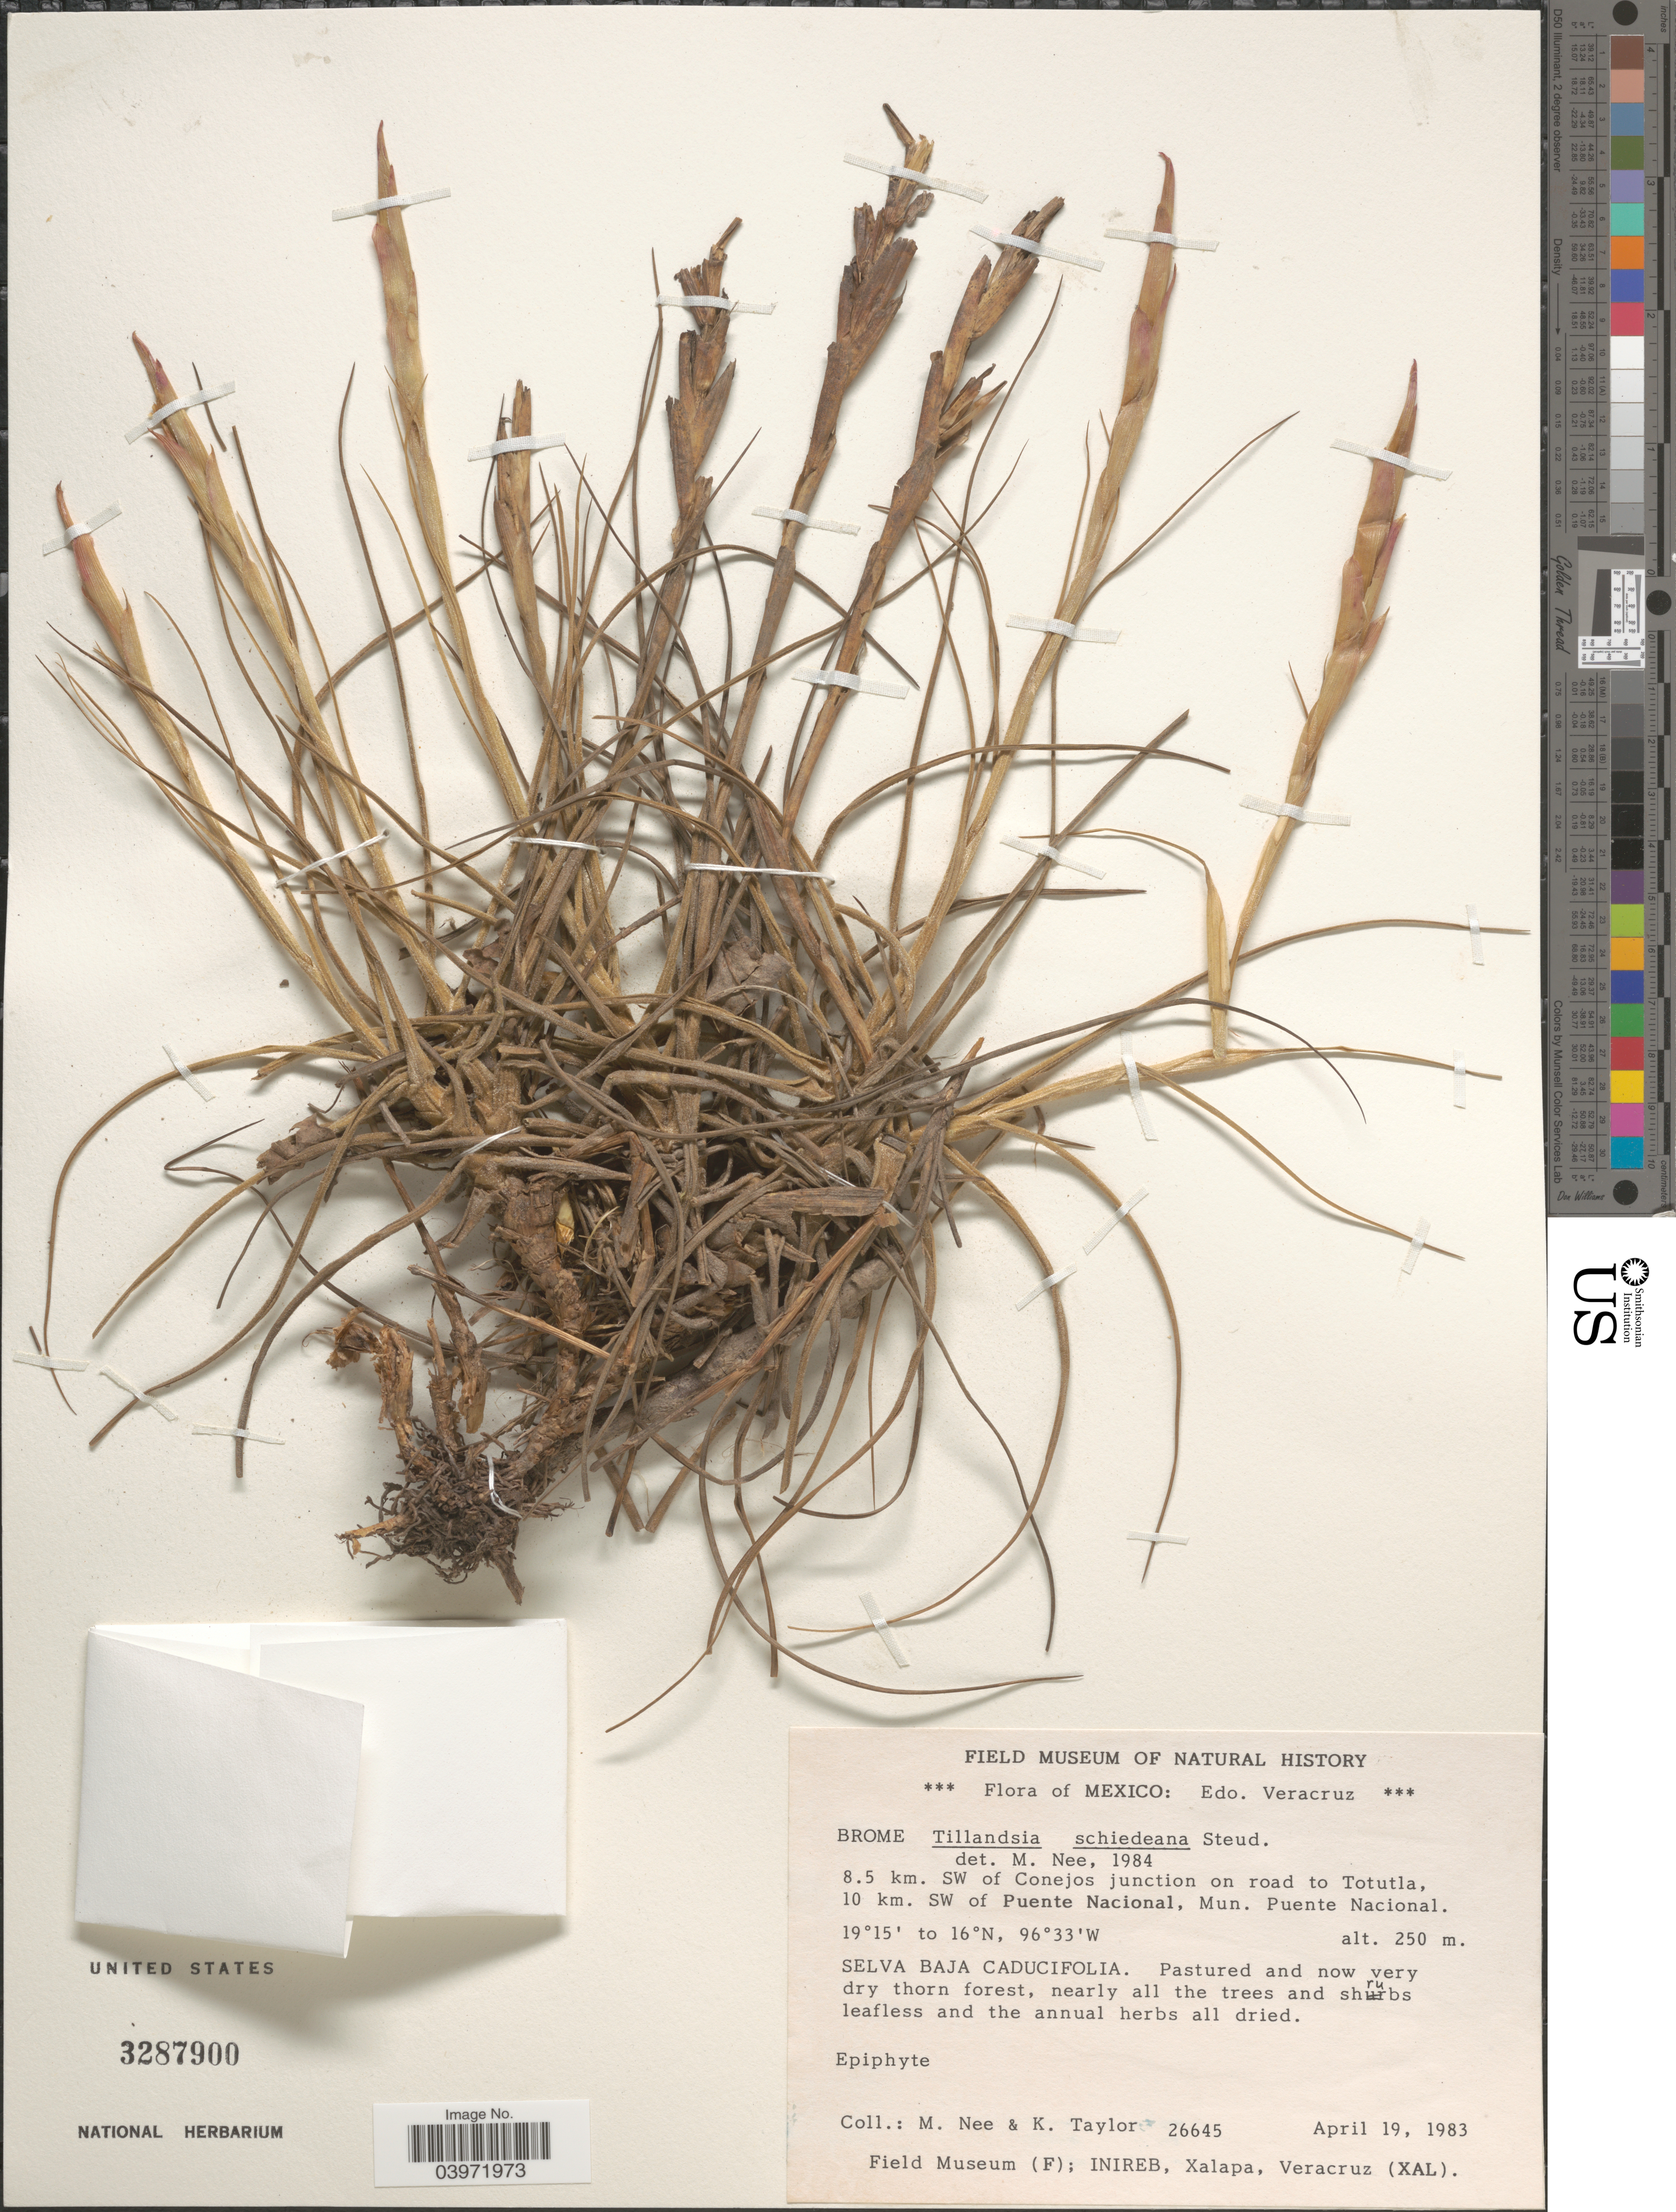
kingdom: Plantae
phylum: Tracheophyta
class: Liliopsida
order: Poales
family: Bromeliaceae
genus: Tillandsia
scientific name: Tillandsia schiedeana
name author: Steud.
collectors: M. Nee & K. Taylor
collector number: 26645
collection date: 1983-04-19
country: Mexico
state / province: Veracruz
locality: Edo. Veracruz. 8.5 km. SW of Conejos junction on road to Totutla, 10 km. SW of Puente Nacional, Mun. Puente Nacional.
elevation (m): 250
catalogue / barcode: US 3287900